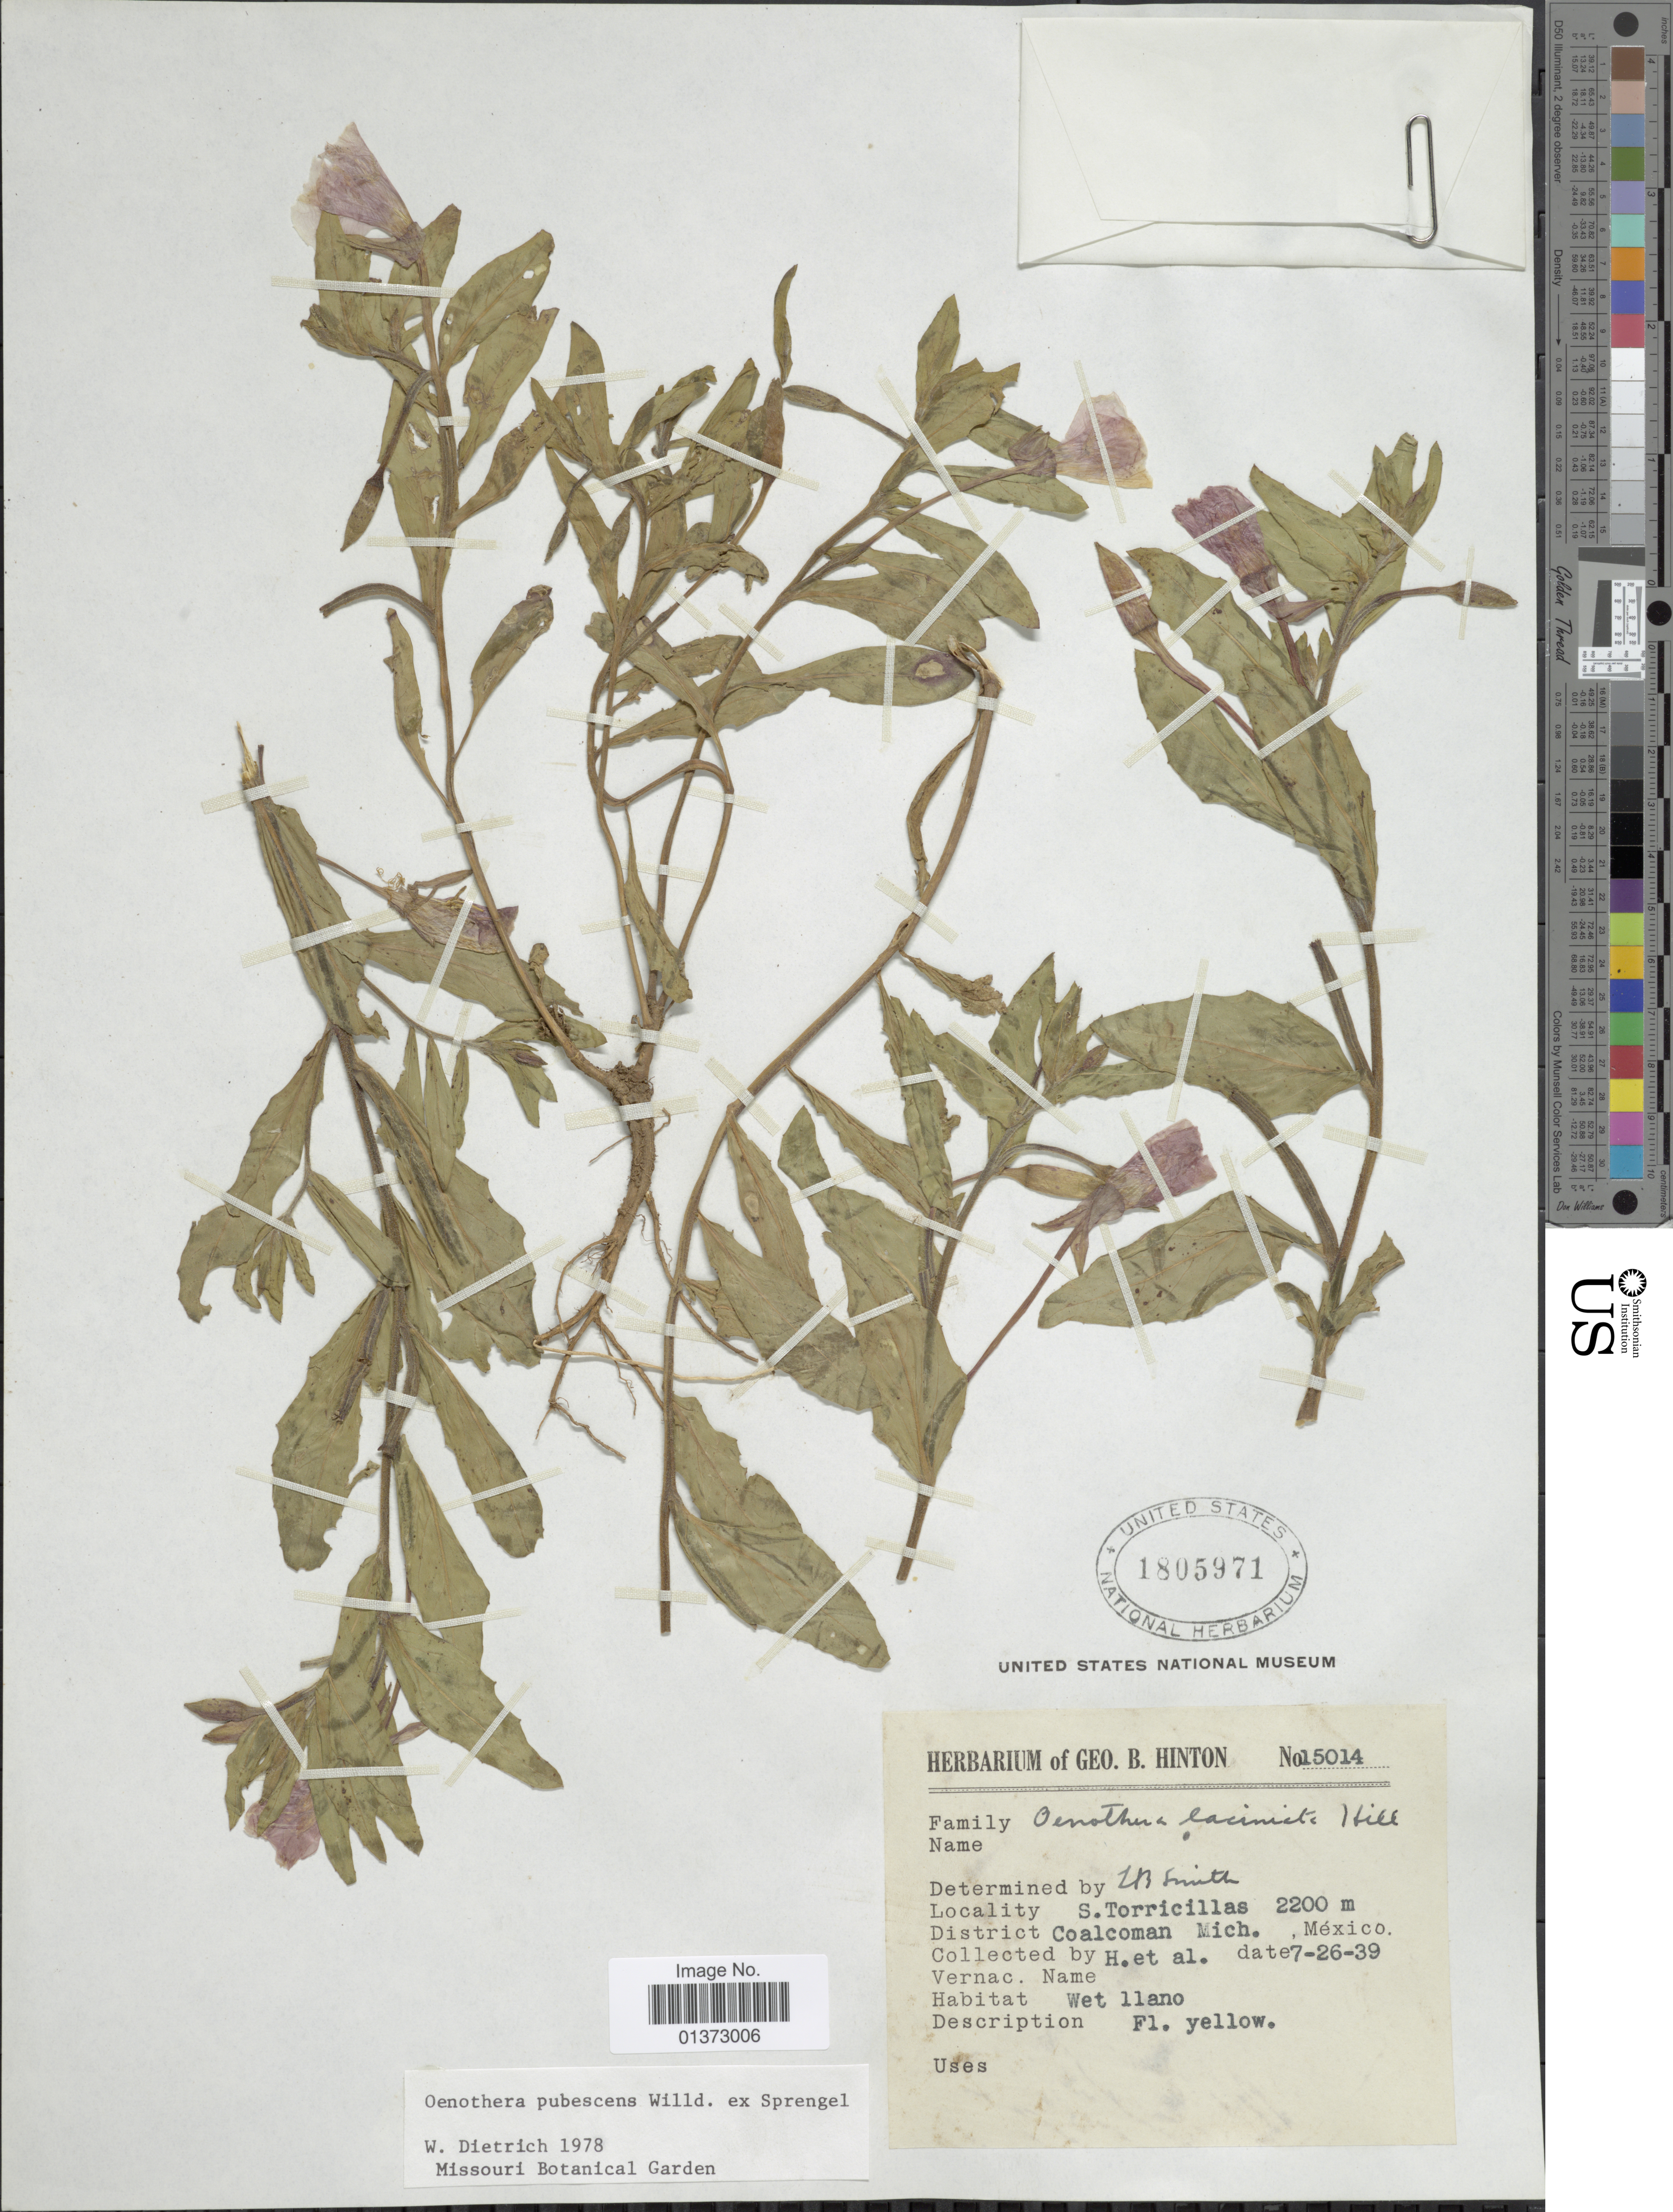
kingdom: Plantae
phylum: Tracheophyta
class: Magnoliopsida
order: Myrtales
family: Onagraceae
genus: Oenothera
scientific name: Oenothera pubescens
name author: Willd. ex Spreng.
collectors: G. B. Hinton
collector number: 15014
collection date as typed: Transcribed d/m/y: 26/7/39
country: Mexico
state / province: Michoacán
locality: S. Torricillas, District Coalcoman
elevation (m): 2200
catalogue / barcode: US 1805971